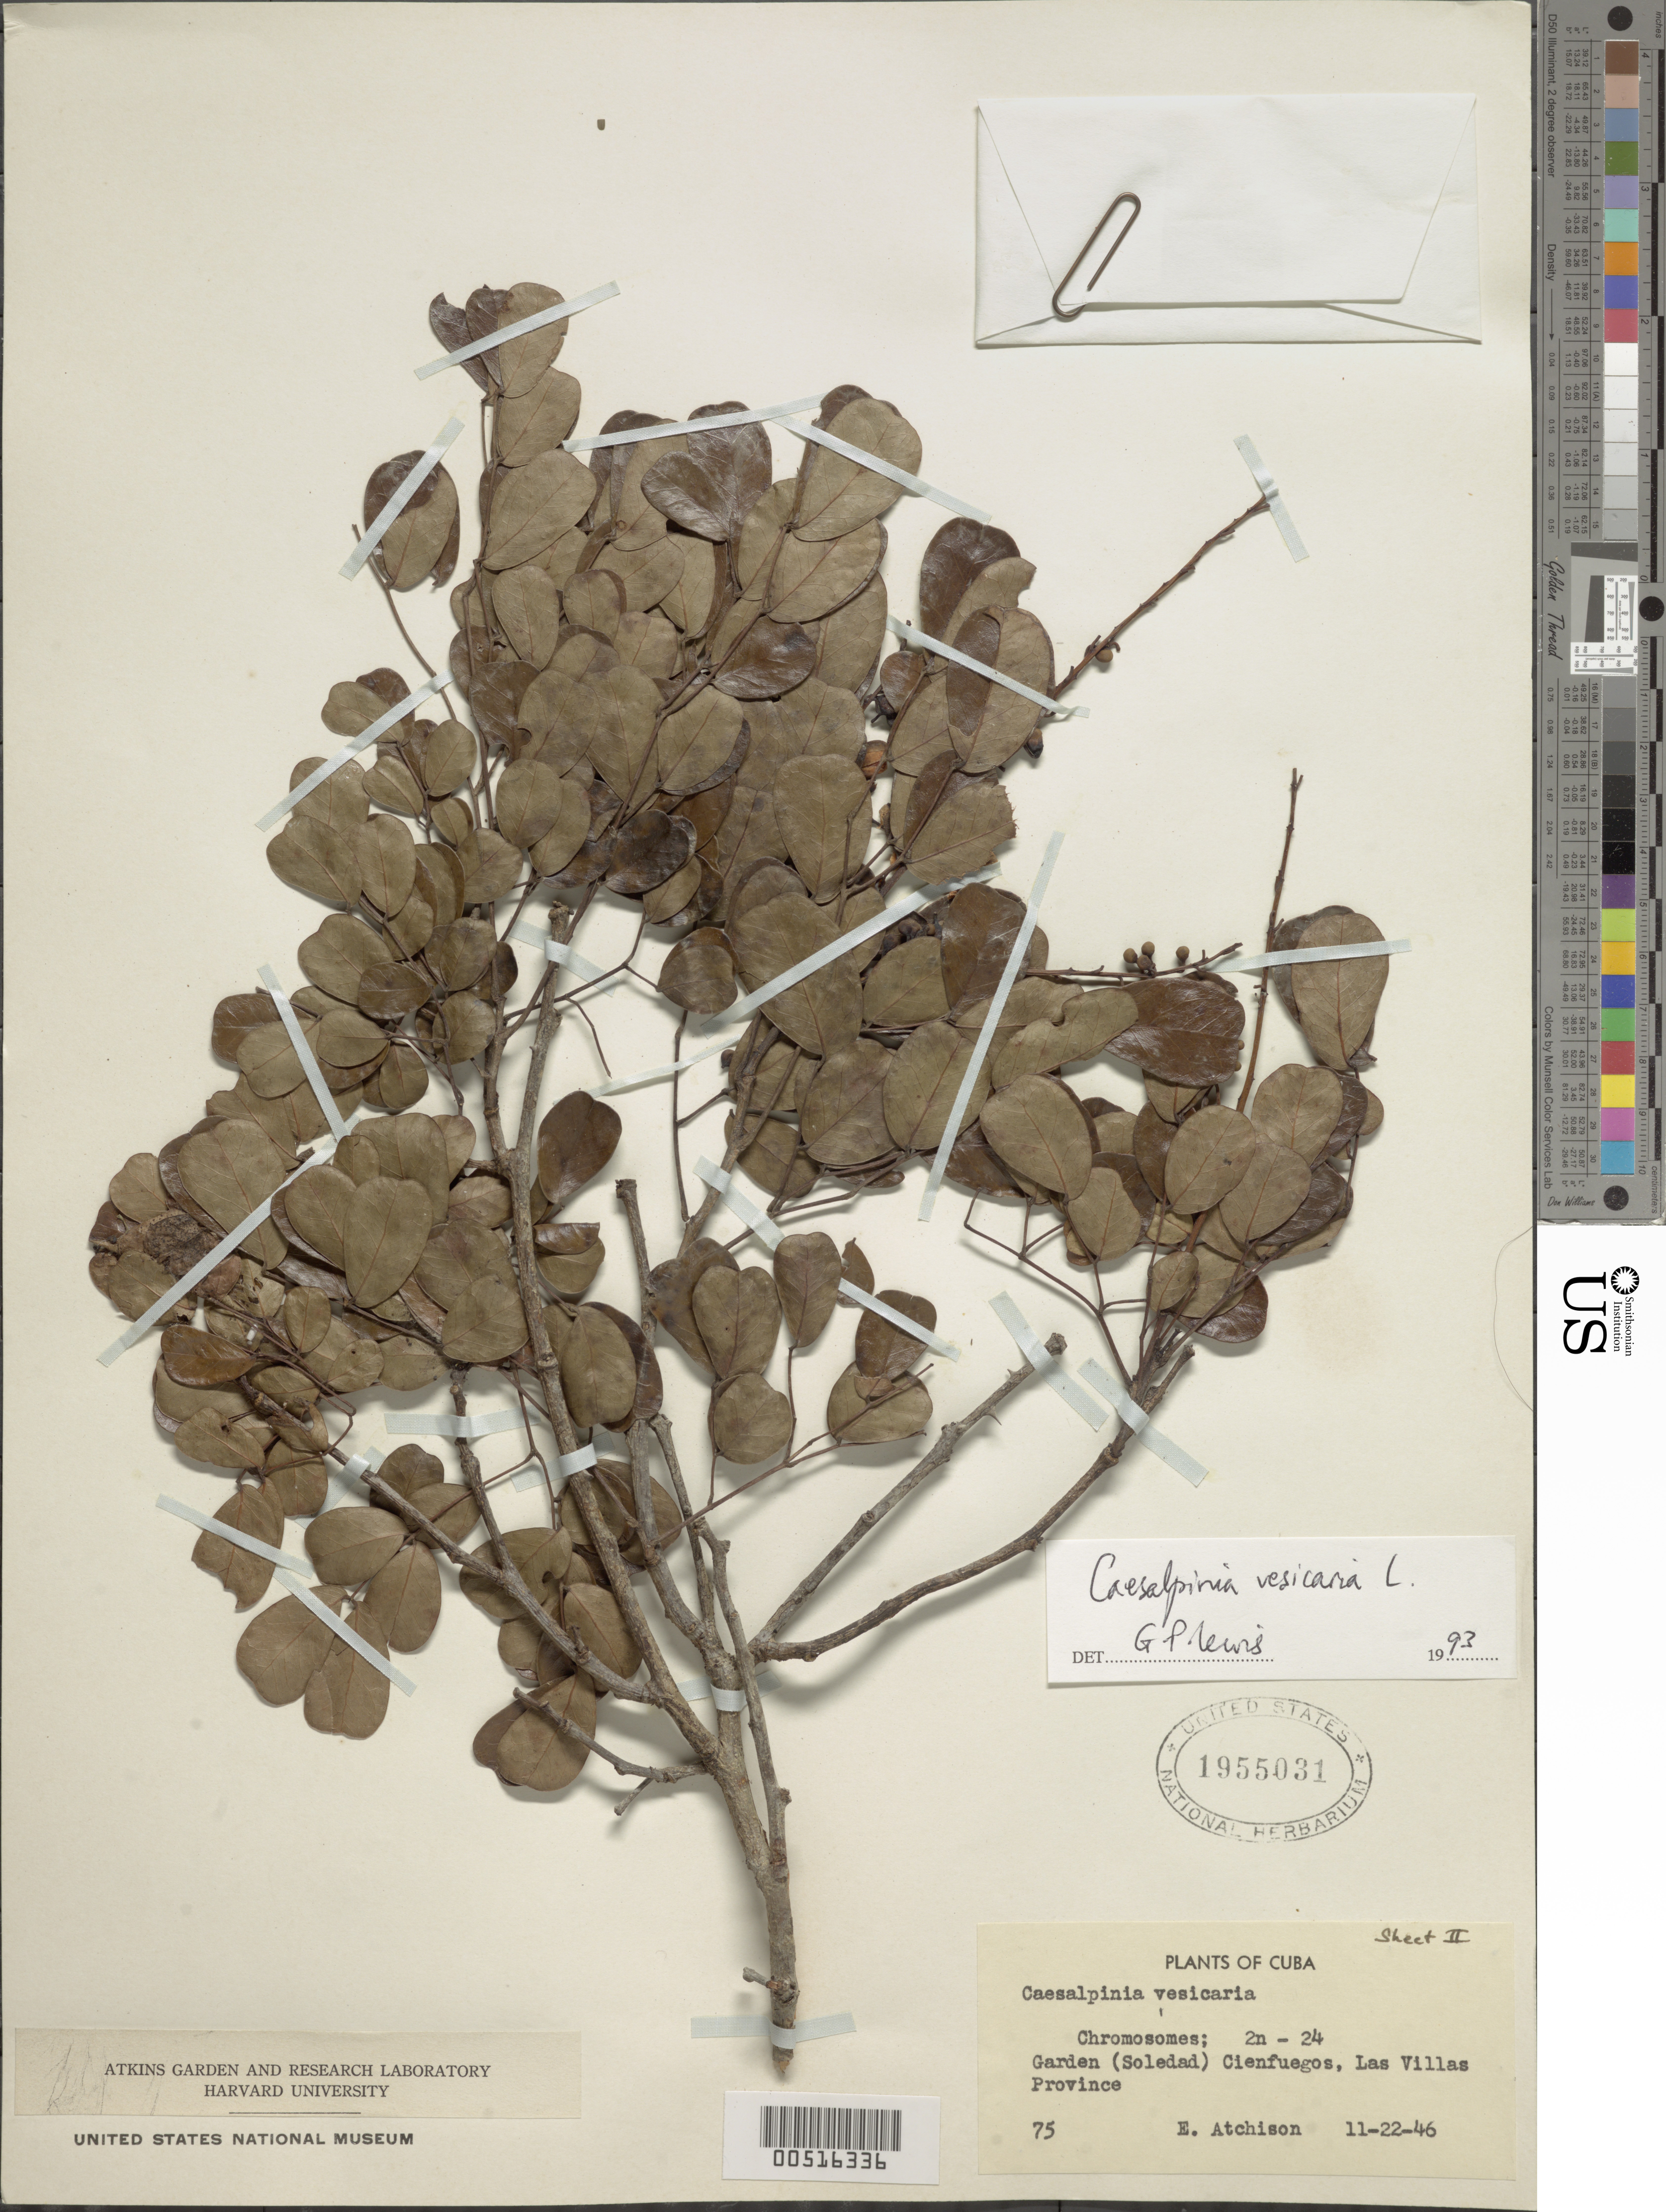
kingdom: Plantae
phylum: Tracheophyta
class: Magnoliopsida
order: Fabales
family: Fabaceae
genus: Tara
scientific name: Tara vesicaria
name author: (L.) Molinari et al.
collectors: E. Atchison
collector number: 75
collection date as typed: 22 Nov 1946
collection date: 1946-11-22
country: Cuba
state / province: Cienfuegos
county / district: Cienfuegos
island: Greater Antilles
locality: Soledad. [province recorded as (former province of) las villas]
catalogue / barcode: US 1955031